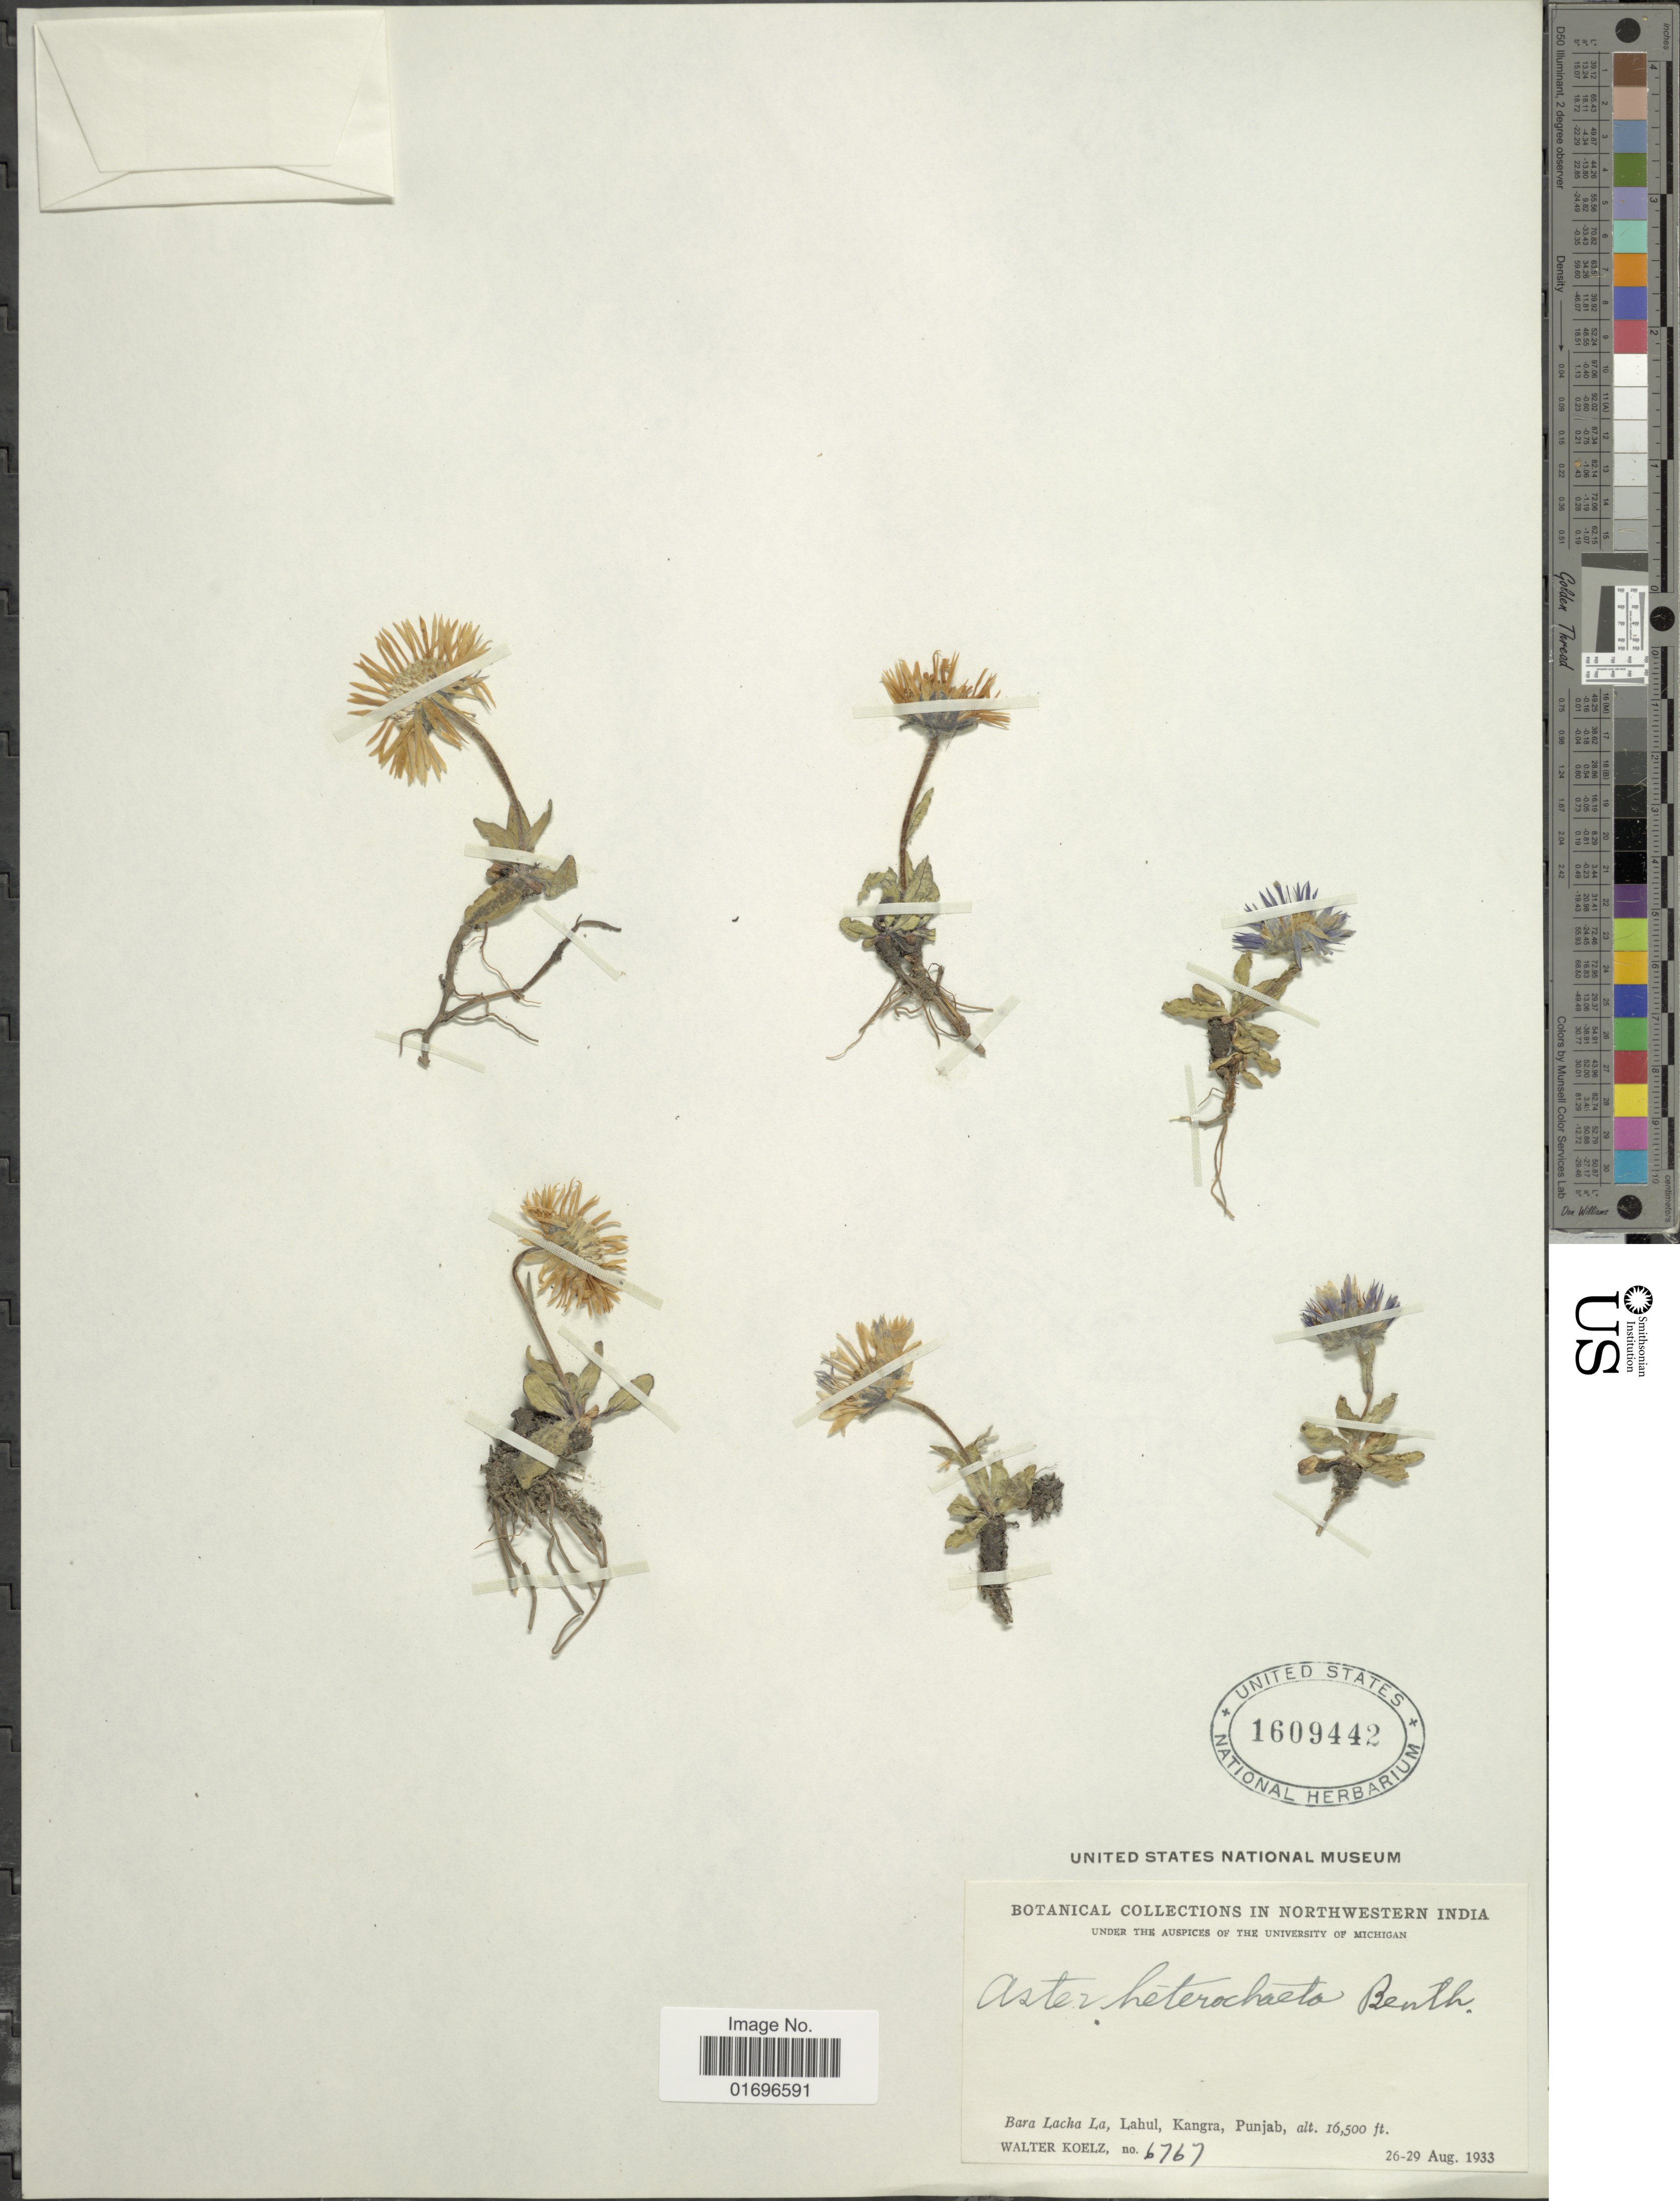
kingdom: Plantae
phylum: Tracheophyta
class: Magnoliopsida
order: Asterales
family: Asteraceae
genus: Aster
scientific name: Aster heterochaeta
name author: Benth. ex C.B. Clarke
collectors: W. N. Koelz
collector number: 6767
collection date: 1933-08-26/1933-08-29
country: India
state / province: Himachal Pradesh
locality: Northwestern India. Bara lacha La, Lahul, Kangra, Punjab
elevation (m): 5029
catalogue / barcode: US 1609442